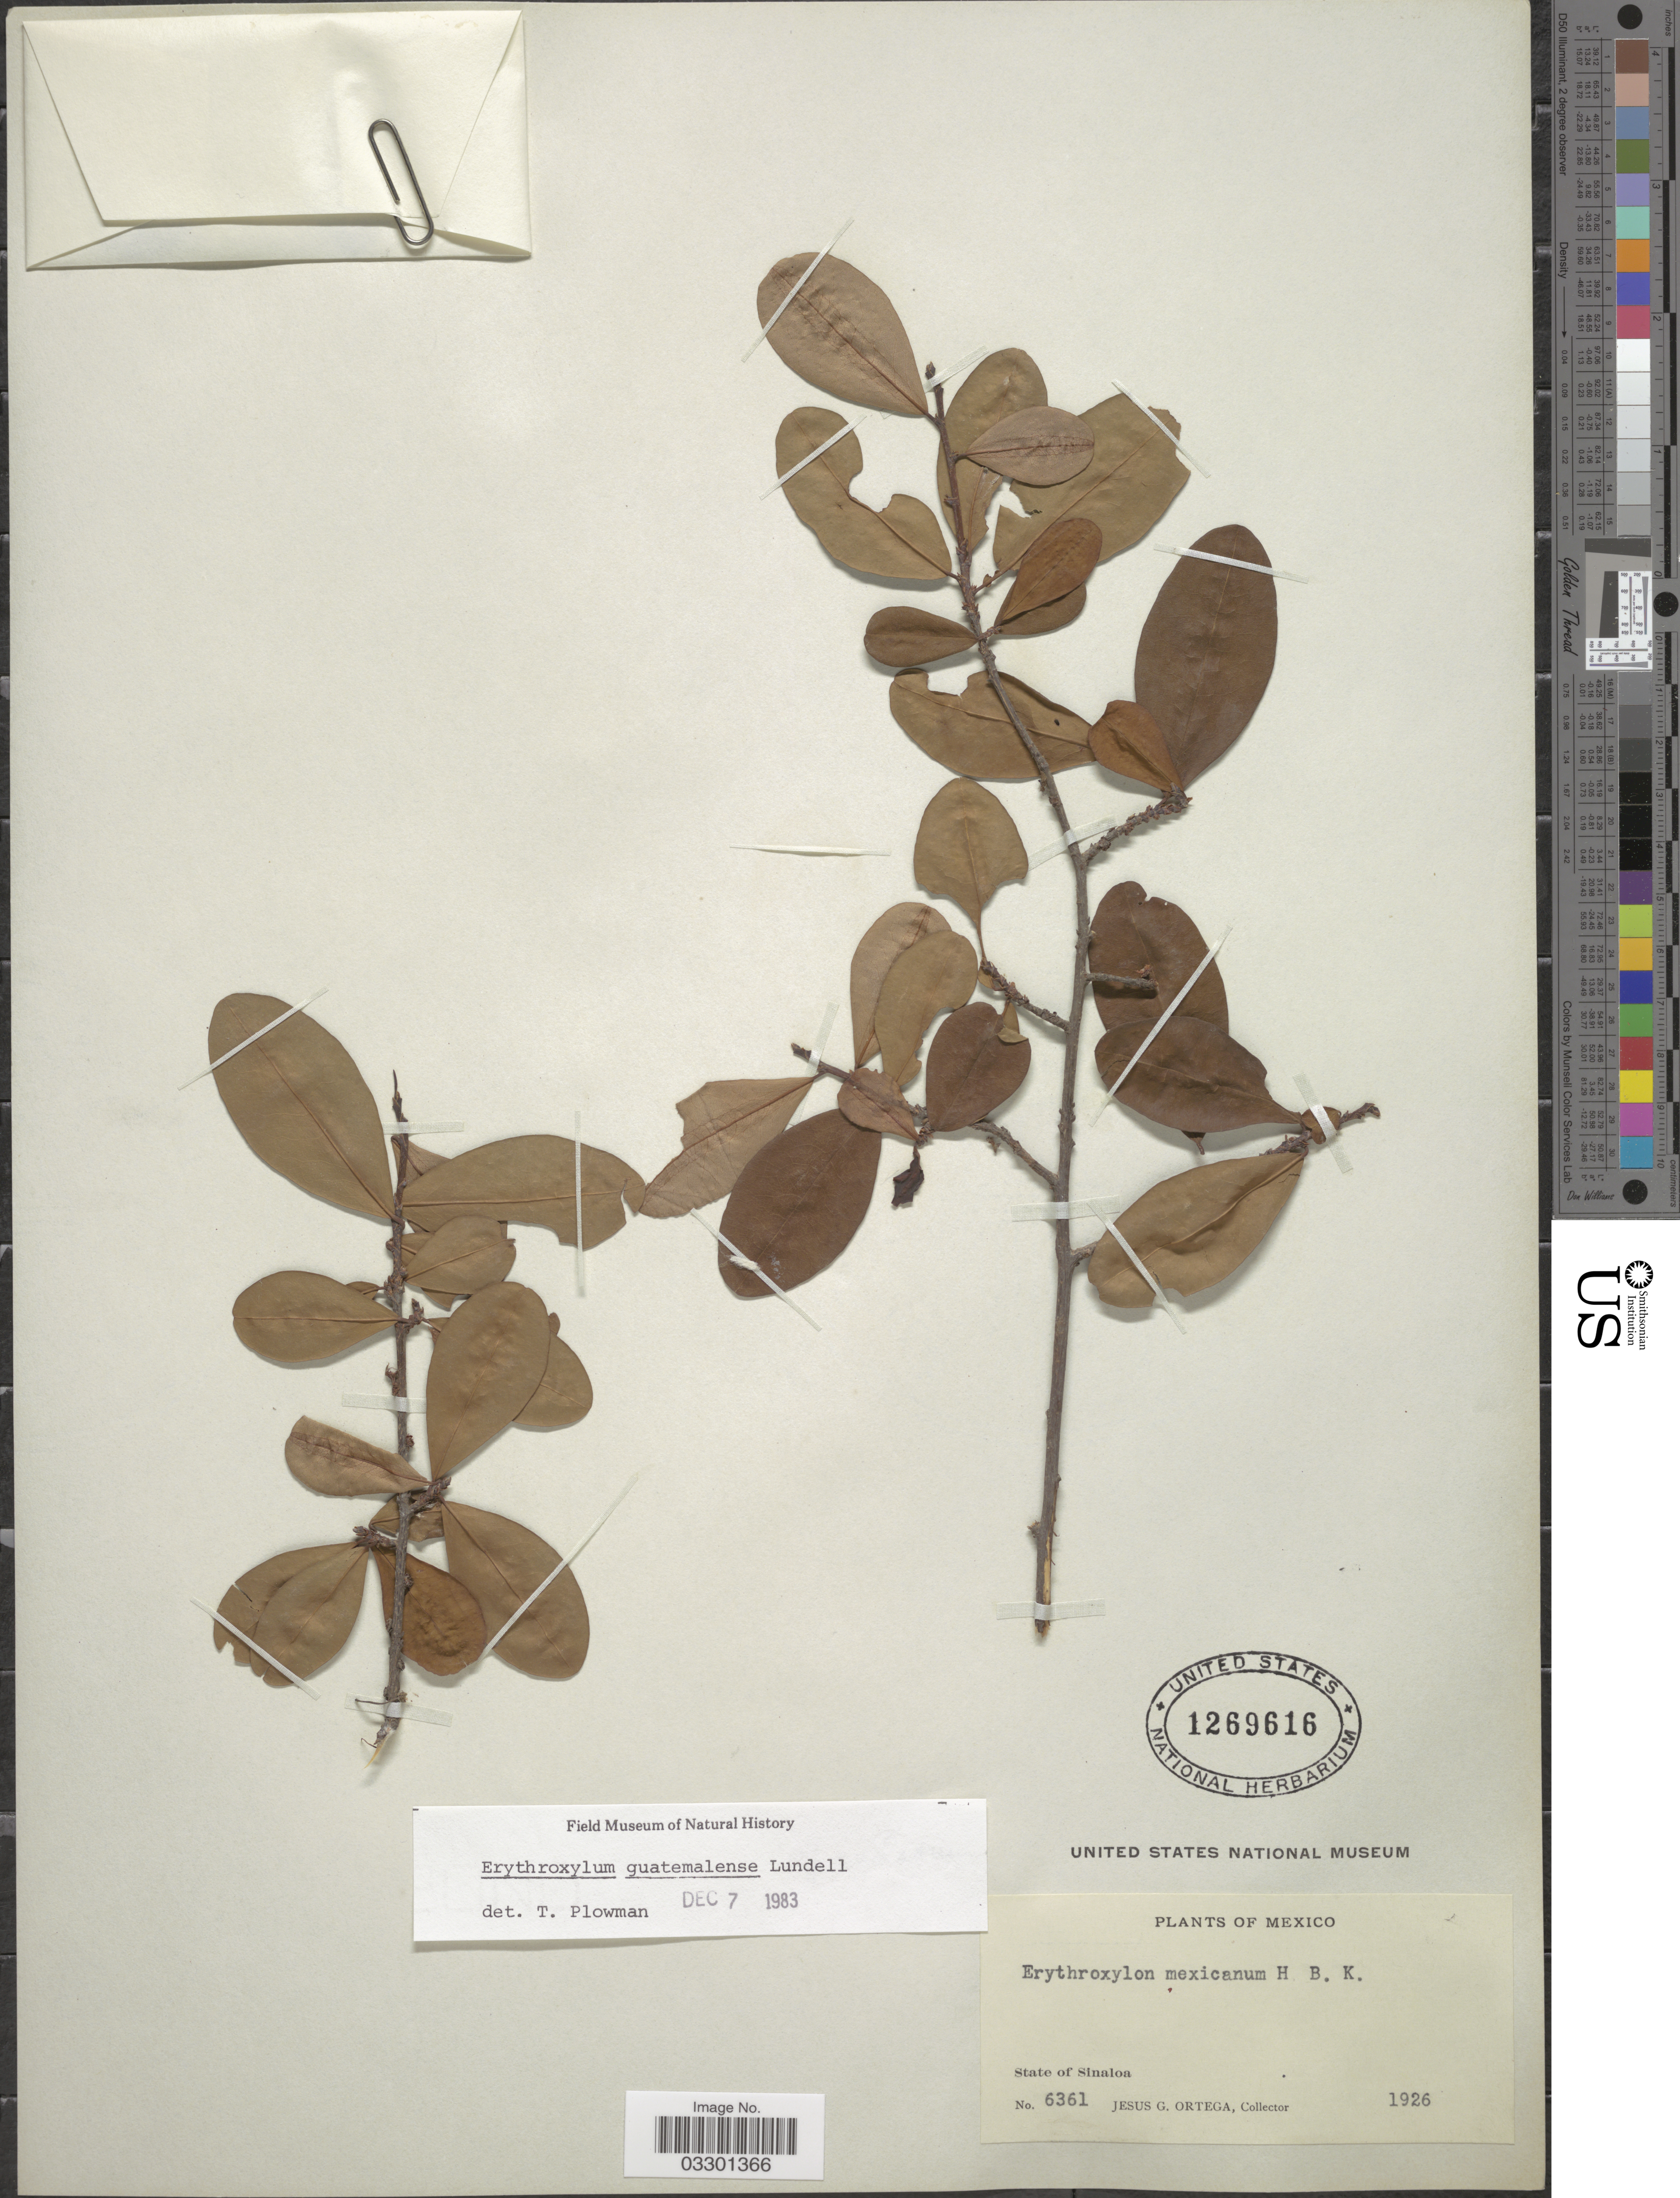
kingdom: Plantae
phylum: Tracheophyta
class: Magnoliopsida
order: Malpighiales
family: Erythroxylaceae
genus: Erythroxylum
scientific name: Erythroxylum guatemalense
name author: Lundell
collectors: J. Ortega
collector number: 6361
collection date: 1926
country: Mexico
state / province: Sinaloa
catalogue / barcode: US 1269616